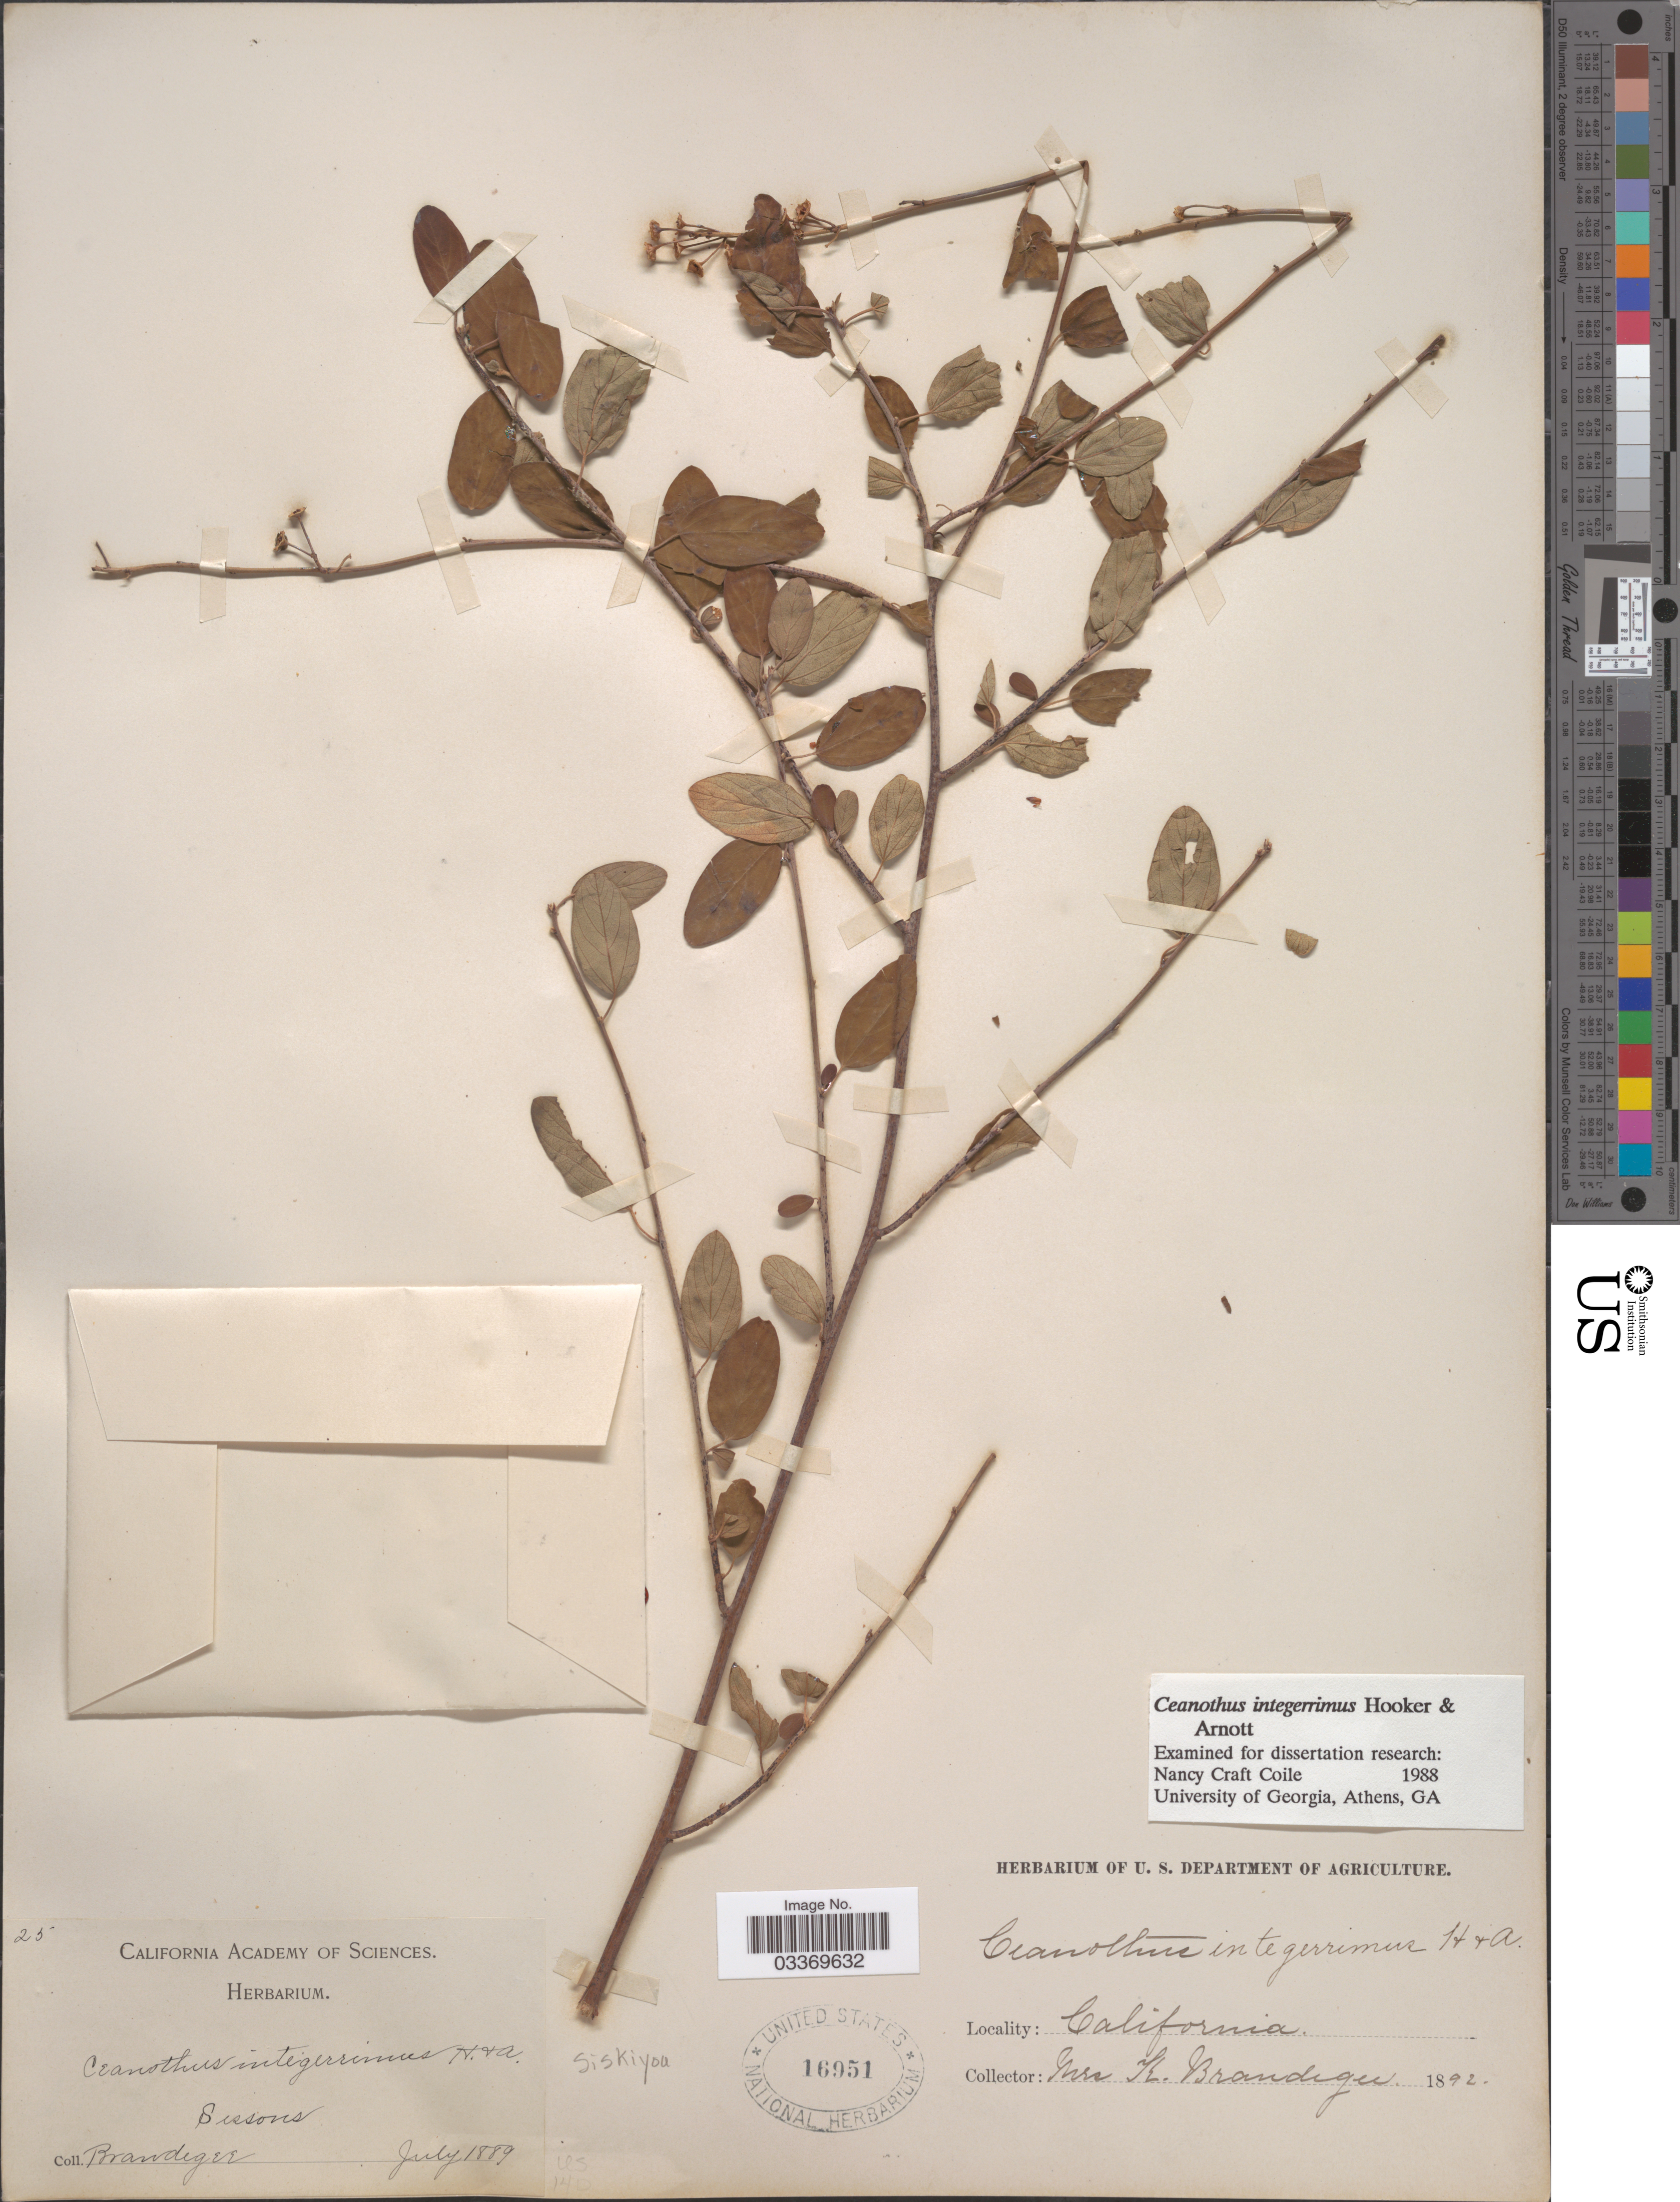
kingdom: Plantae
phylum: Tracheophyta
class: Magnoliopsida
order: Rosales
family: Rhamnaceae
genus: Ceanothus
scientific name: Ceanothus integerrimus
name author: Hook. & Arn.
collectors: K. Brandegee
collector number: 25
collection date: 1889-07/1892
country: United States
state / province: California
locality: Bissons, Siskiyou.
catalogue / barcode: US 16951